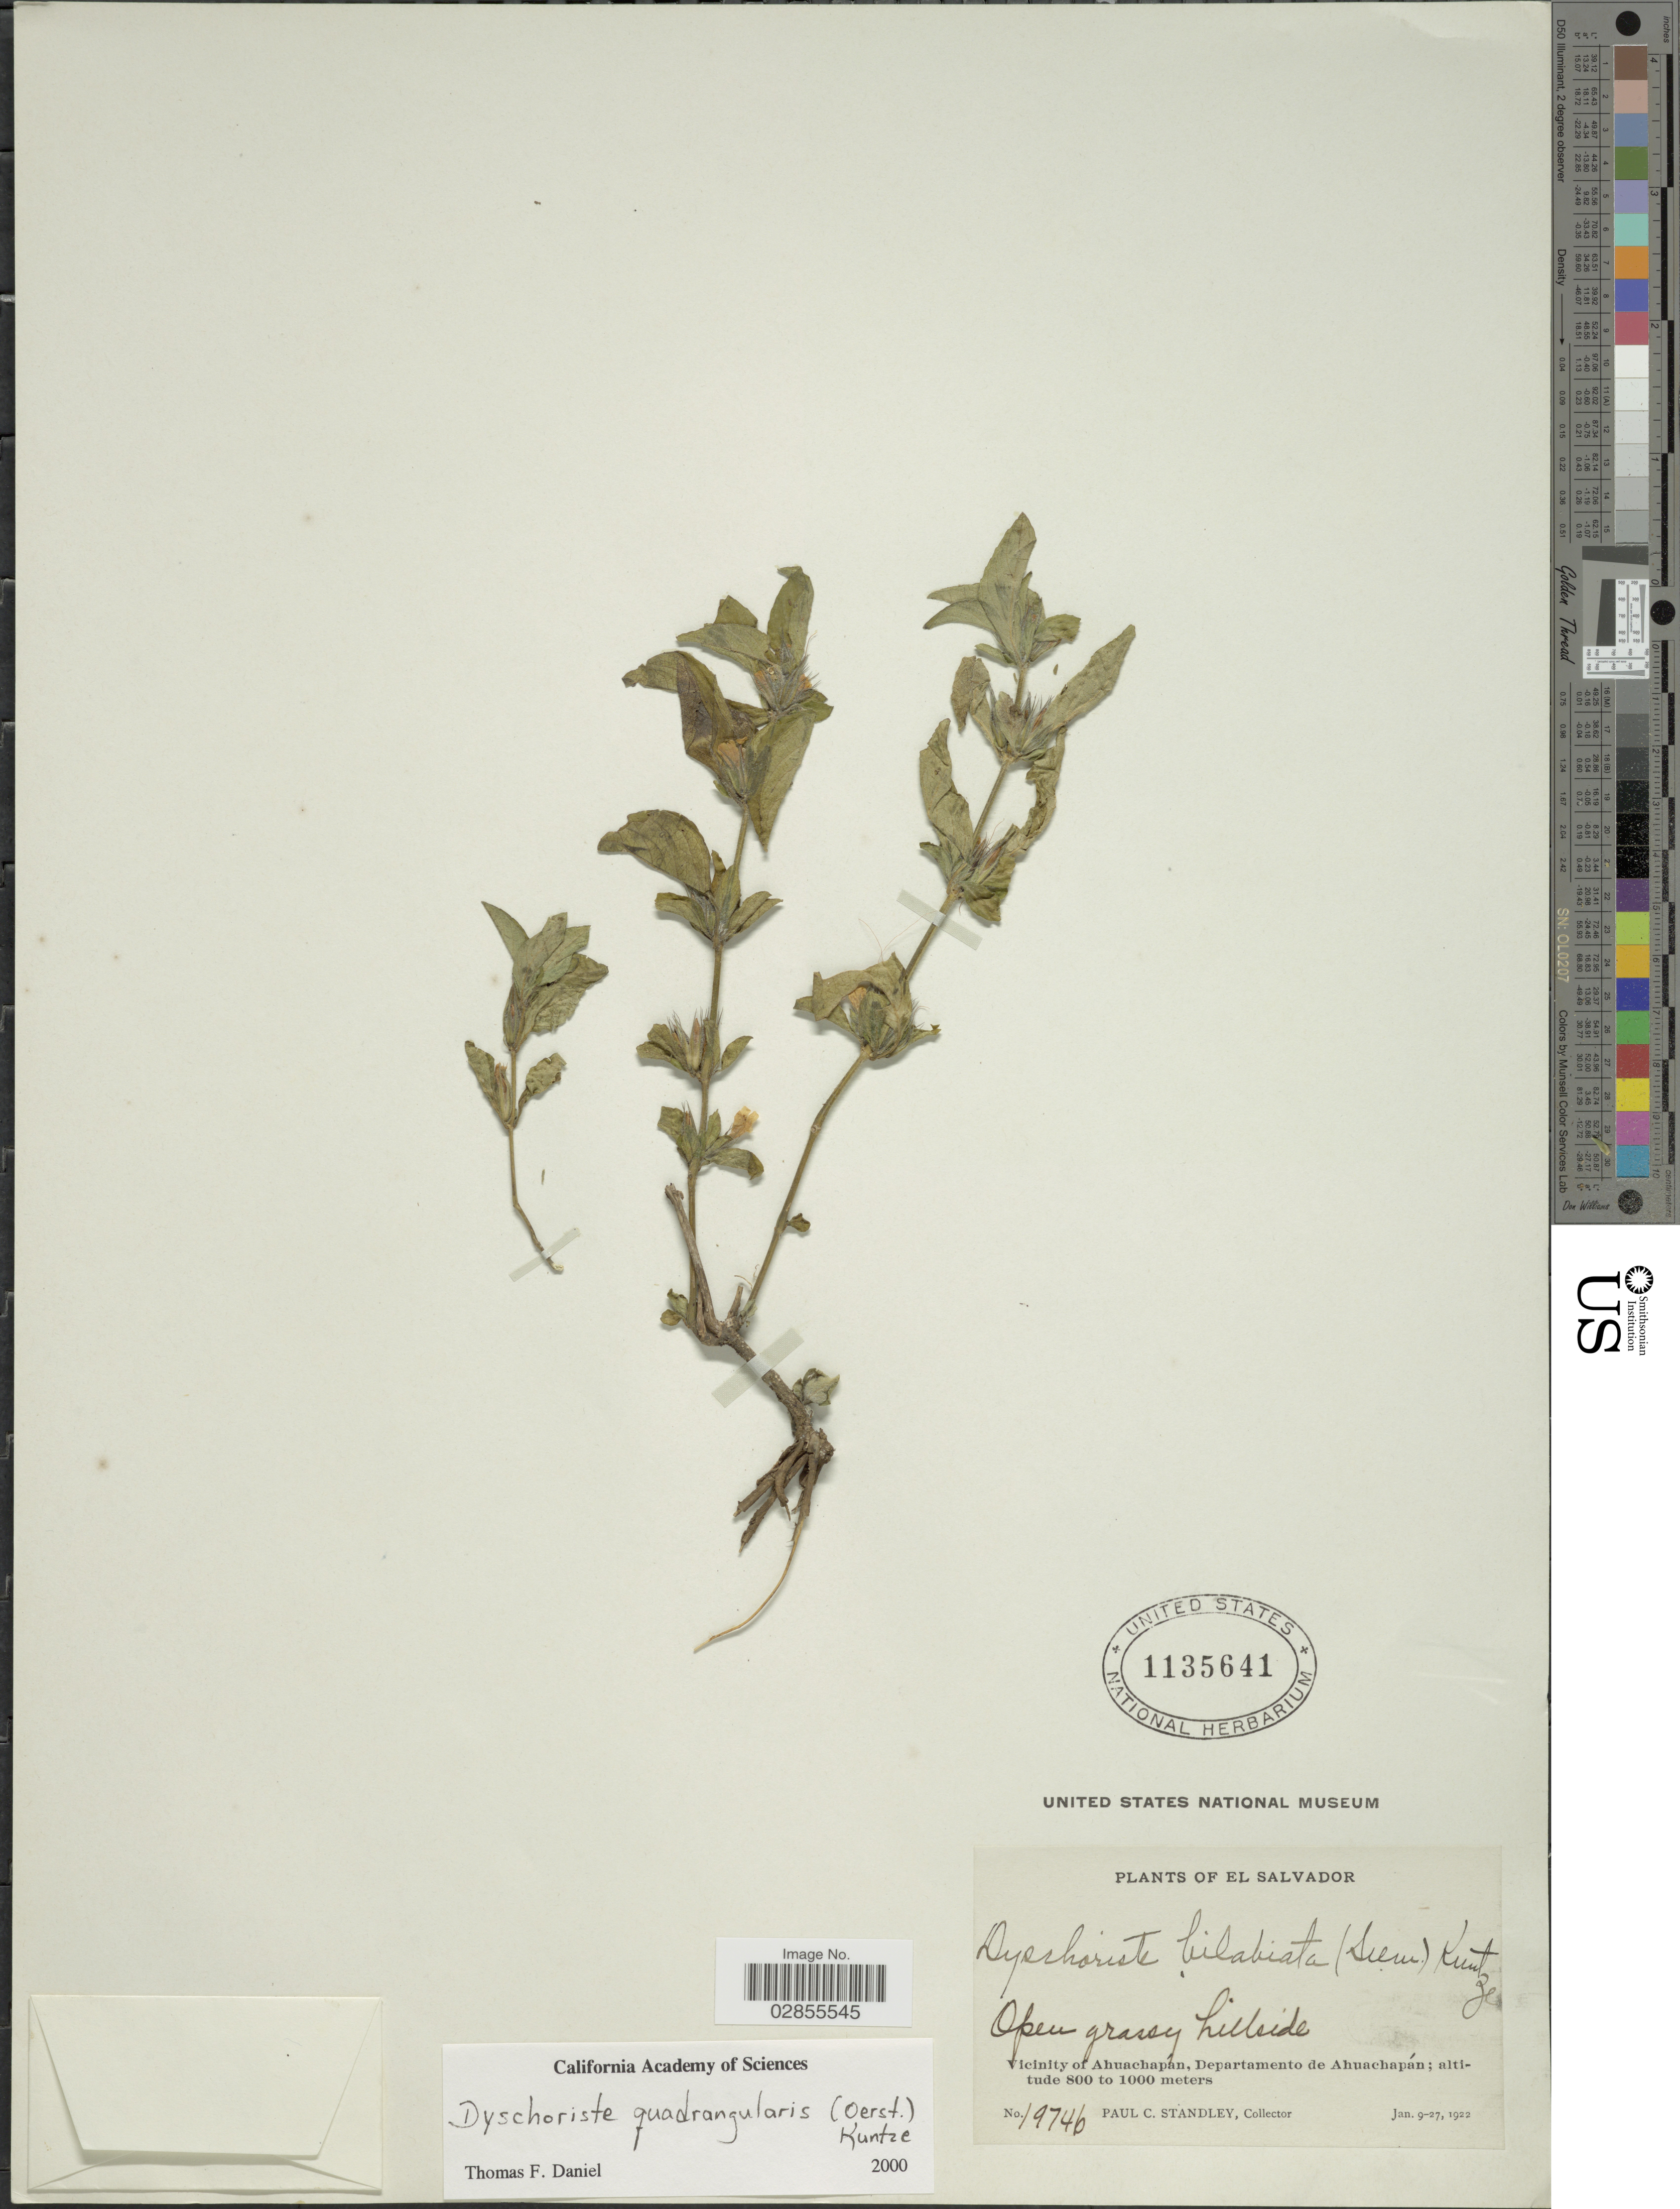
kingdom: Plantae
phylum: Tracheophyta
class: Magnoliopsida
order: Lamiales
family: Acanthaceae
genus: Dyschoriste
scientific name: Dyschoriste quadrangularis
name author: (Oerst.) Kuntze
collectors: P. C. Standley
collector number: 19746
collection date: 1922-01-09/1922-01-27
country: El Salvador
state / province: Ahuachapan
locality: Vicinity of Ahuachapán, Departamento de Ahuachapán.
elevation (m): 800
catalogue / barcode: US 1135641